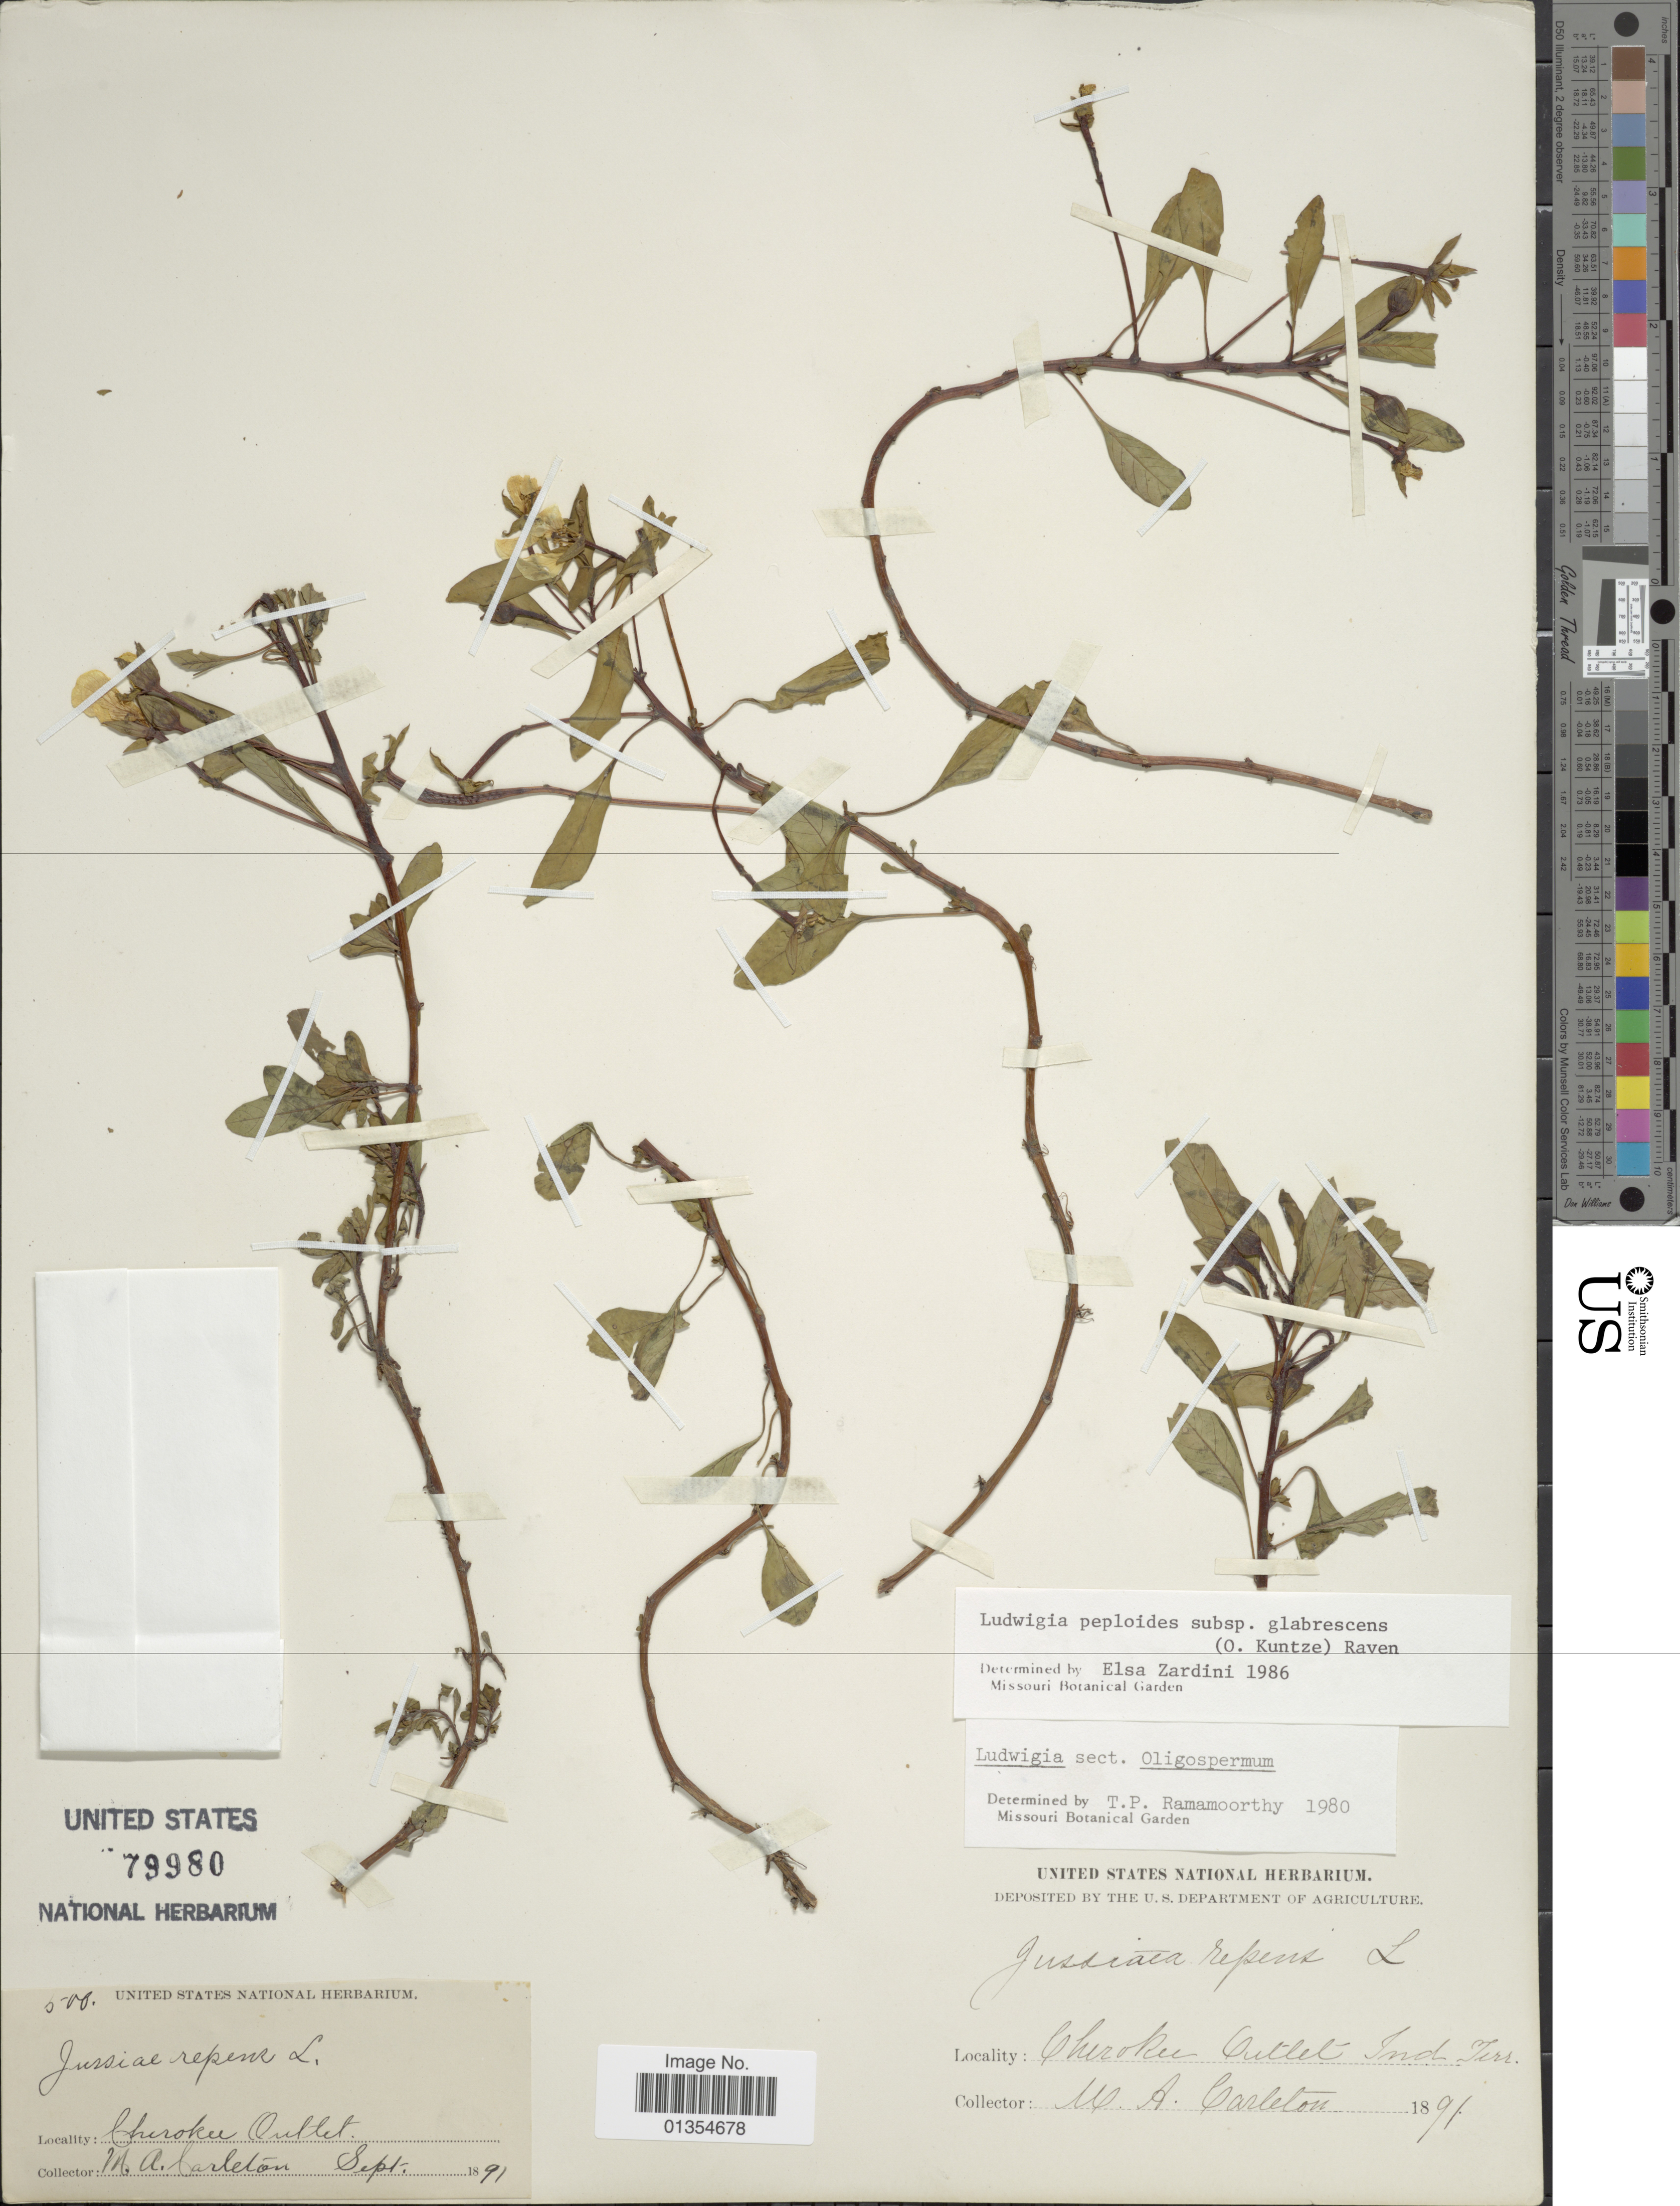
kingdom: Plantae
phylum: Tracheophyta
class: Magnoliopsida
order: Myrtales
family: Onagraceae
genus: Ludwigia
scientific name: Ludwigia peploides subsp. glabrescens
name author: (Kuntze) P.H. Raven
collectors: M. A. Carleton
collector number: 506*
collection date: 1891-09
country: United States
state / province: Indiana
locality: Churoku Outlet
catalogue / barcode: US 79980